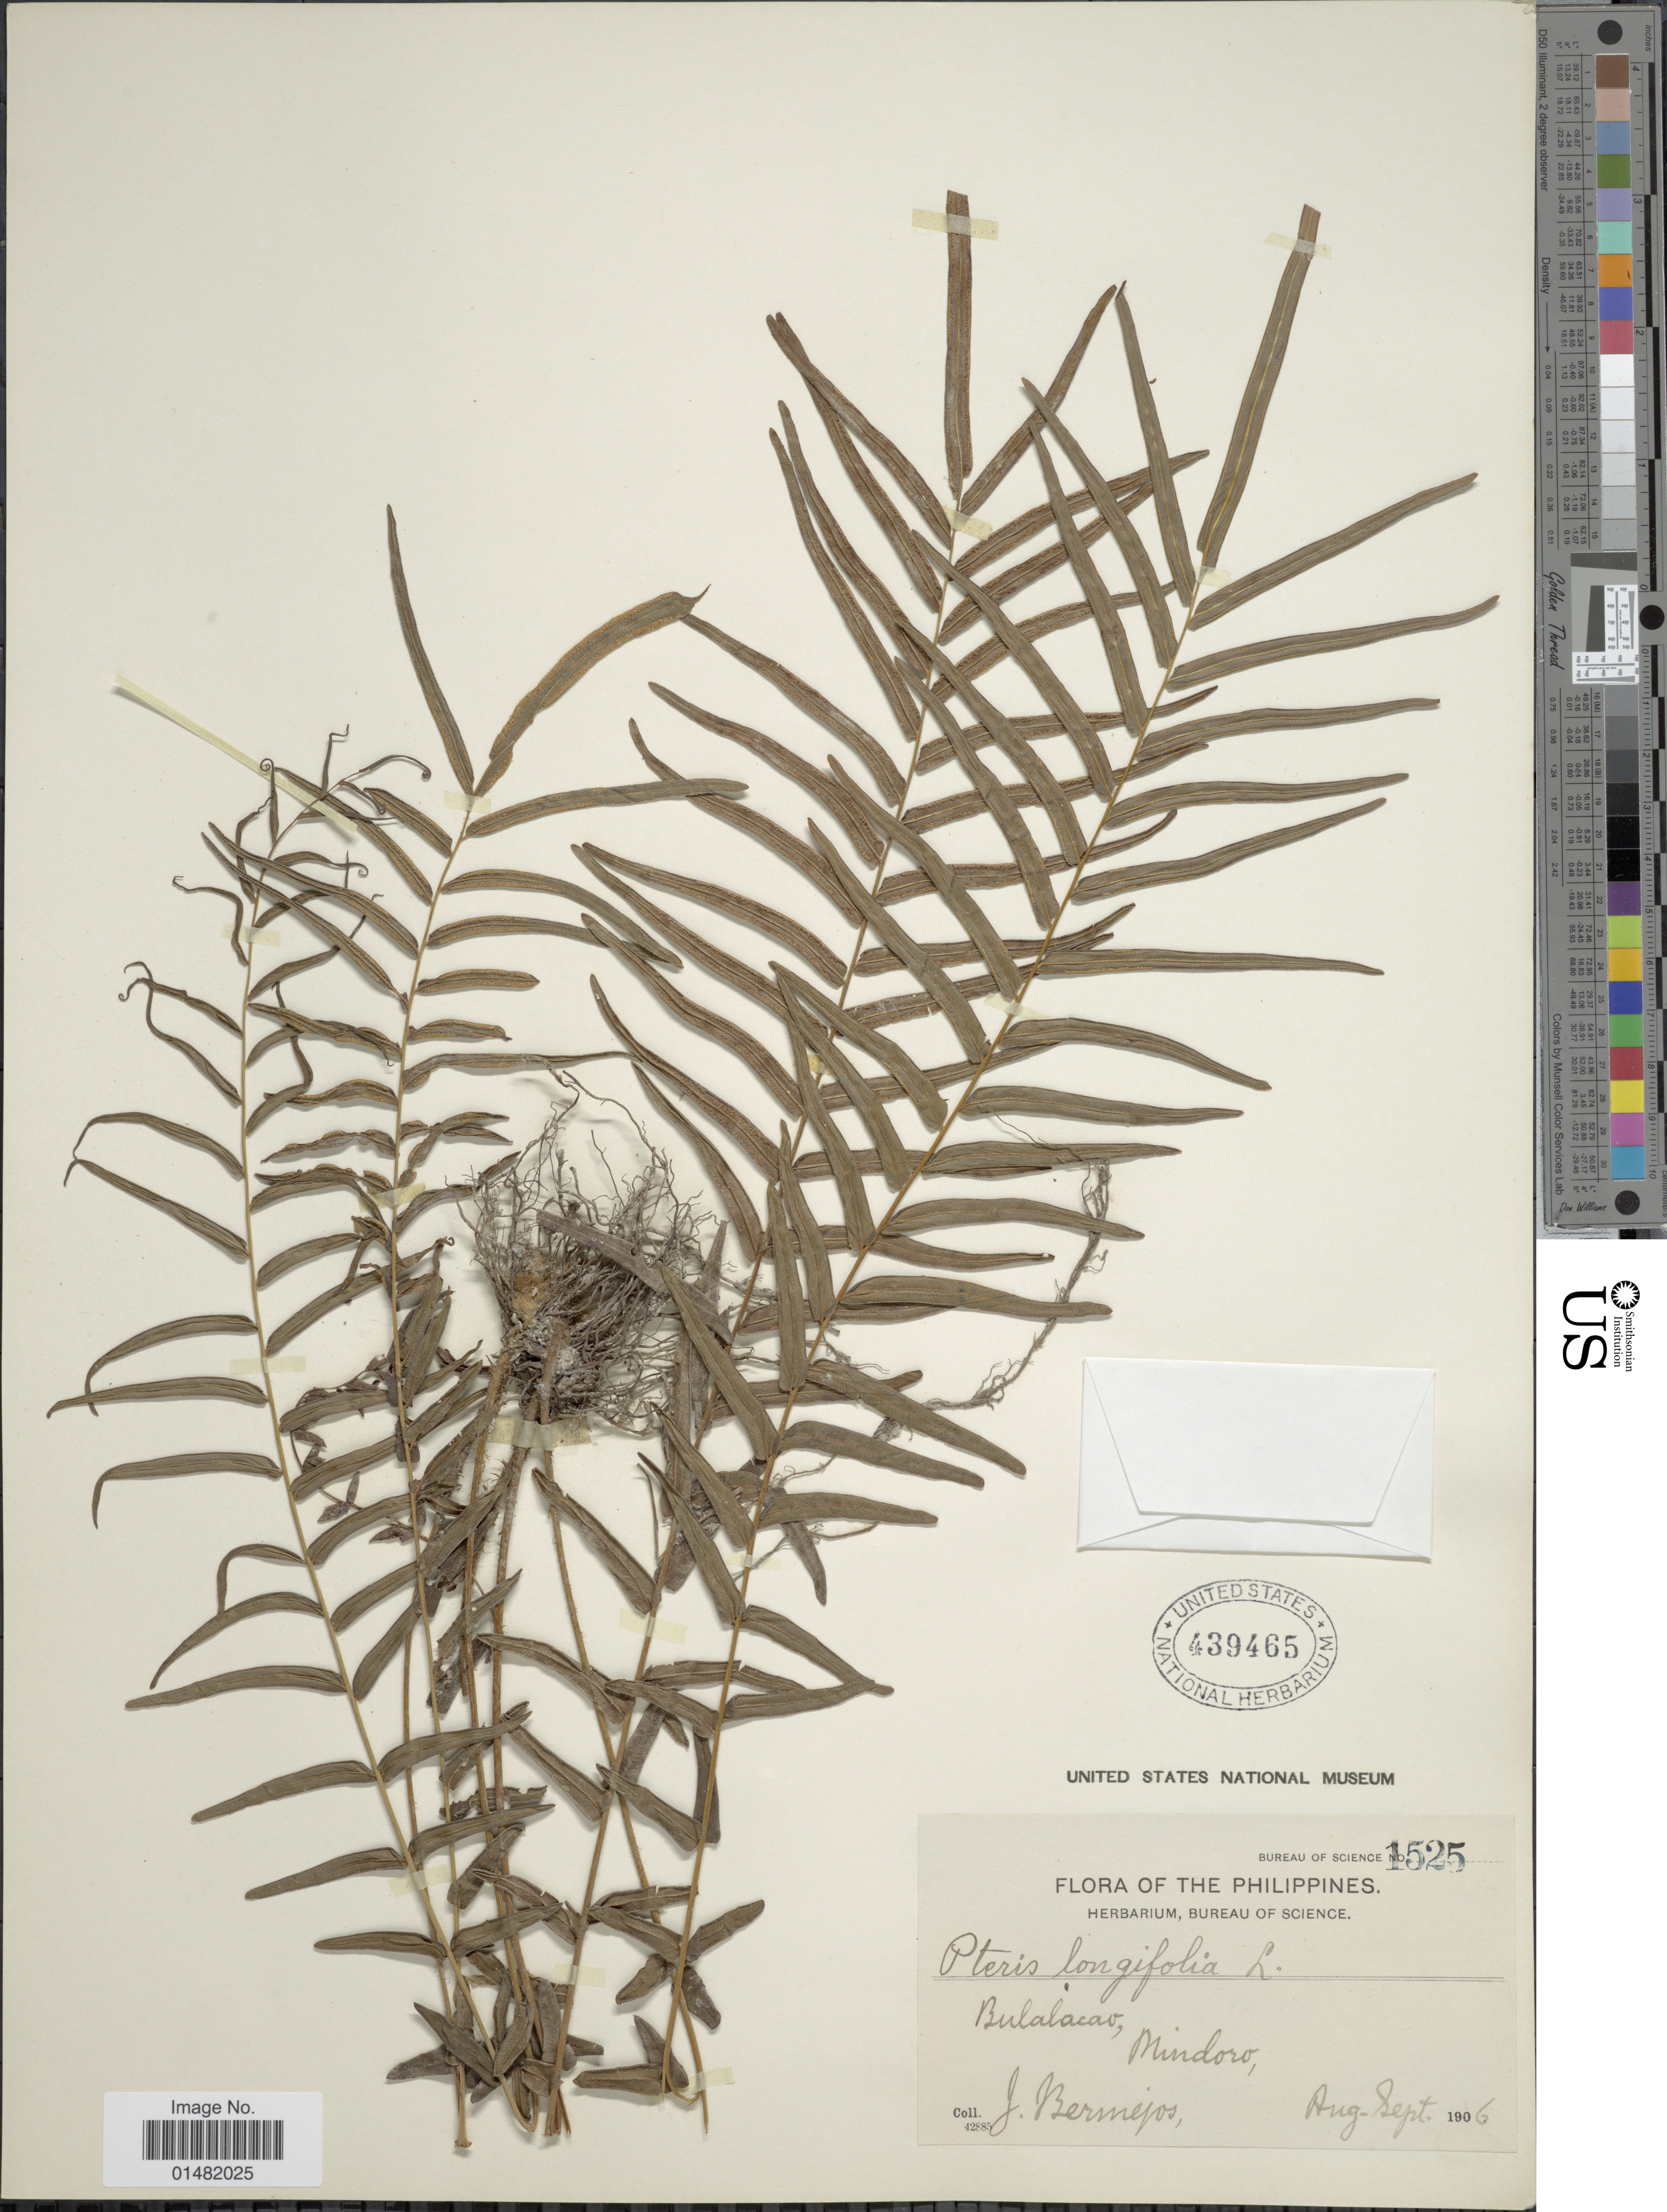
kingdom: Plantae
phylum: Tracheophyta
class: Polypodiopsida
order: Polypodiales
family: Pteridaceae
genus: Pteris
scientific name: Pteris vittata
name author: L.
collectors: J. Bermejos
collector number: Bureau of Science 1525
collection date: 1906-08/1906-09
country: Philippines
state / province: Mimaropa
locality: Bulalacao, Mindoro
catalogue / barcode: US 439465